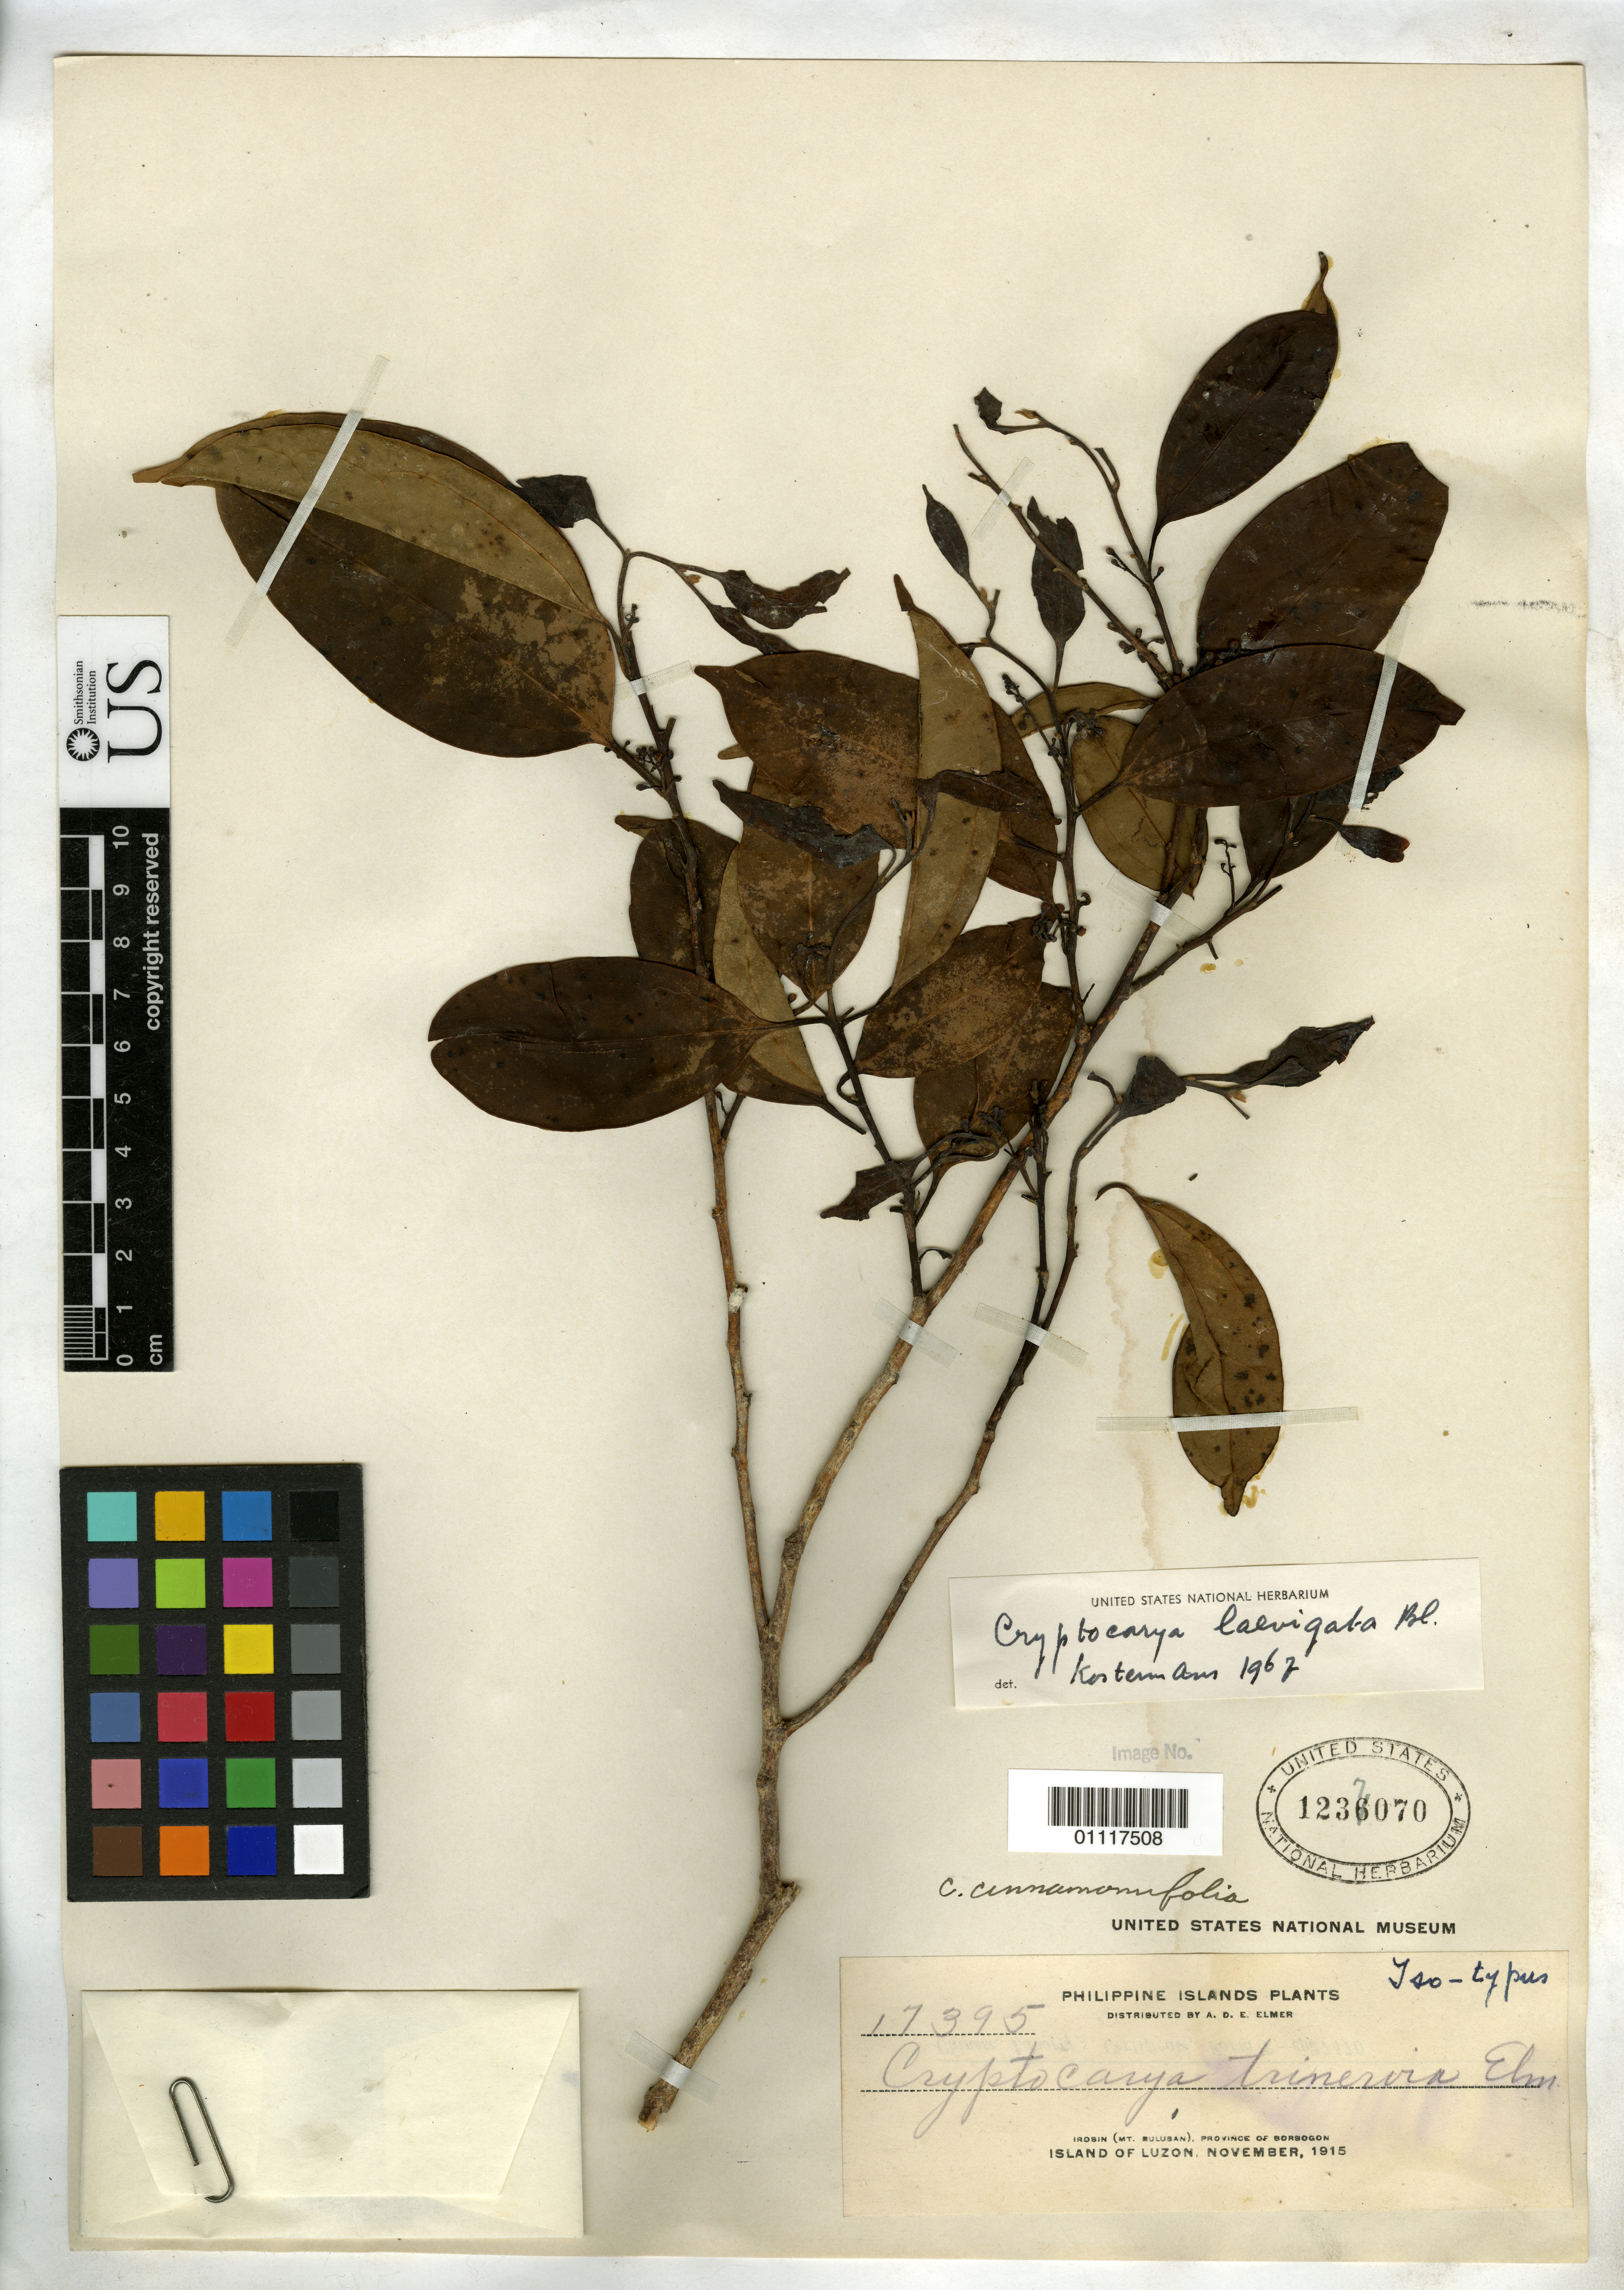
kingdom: Plantae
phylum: Tracheophyta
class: Magnoliopsida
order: Laurales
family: Lauraceae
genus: Cryptocarya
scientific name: Cryptocarya trinervia Elmer, nom. inval.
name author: Elmer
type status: Voucher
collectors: A. D. E. Elmer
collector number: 17395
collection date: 1915-11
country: Philippines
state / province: Bicol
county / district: Sorsogon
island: Luzon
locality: Irosin ( Mt. Bulusan )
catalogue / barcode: US 1237070